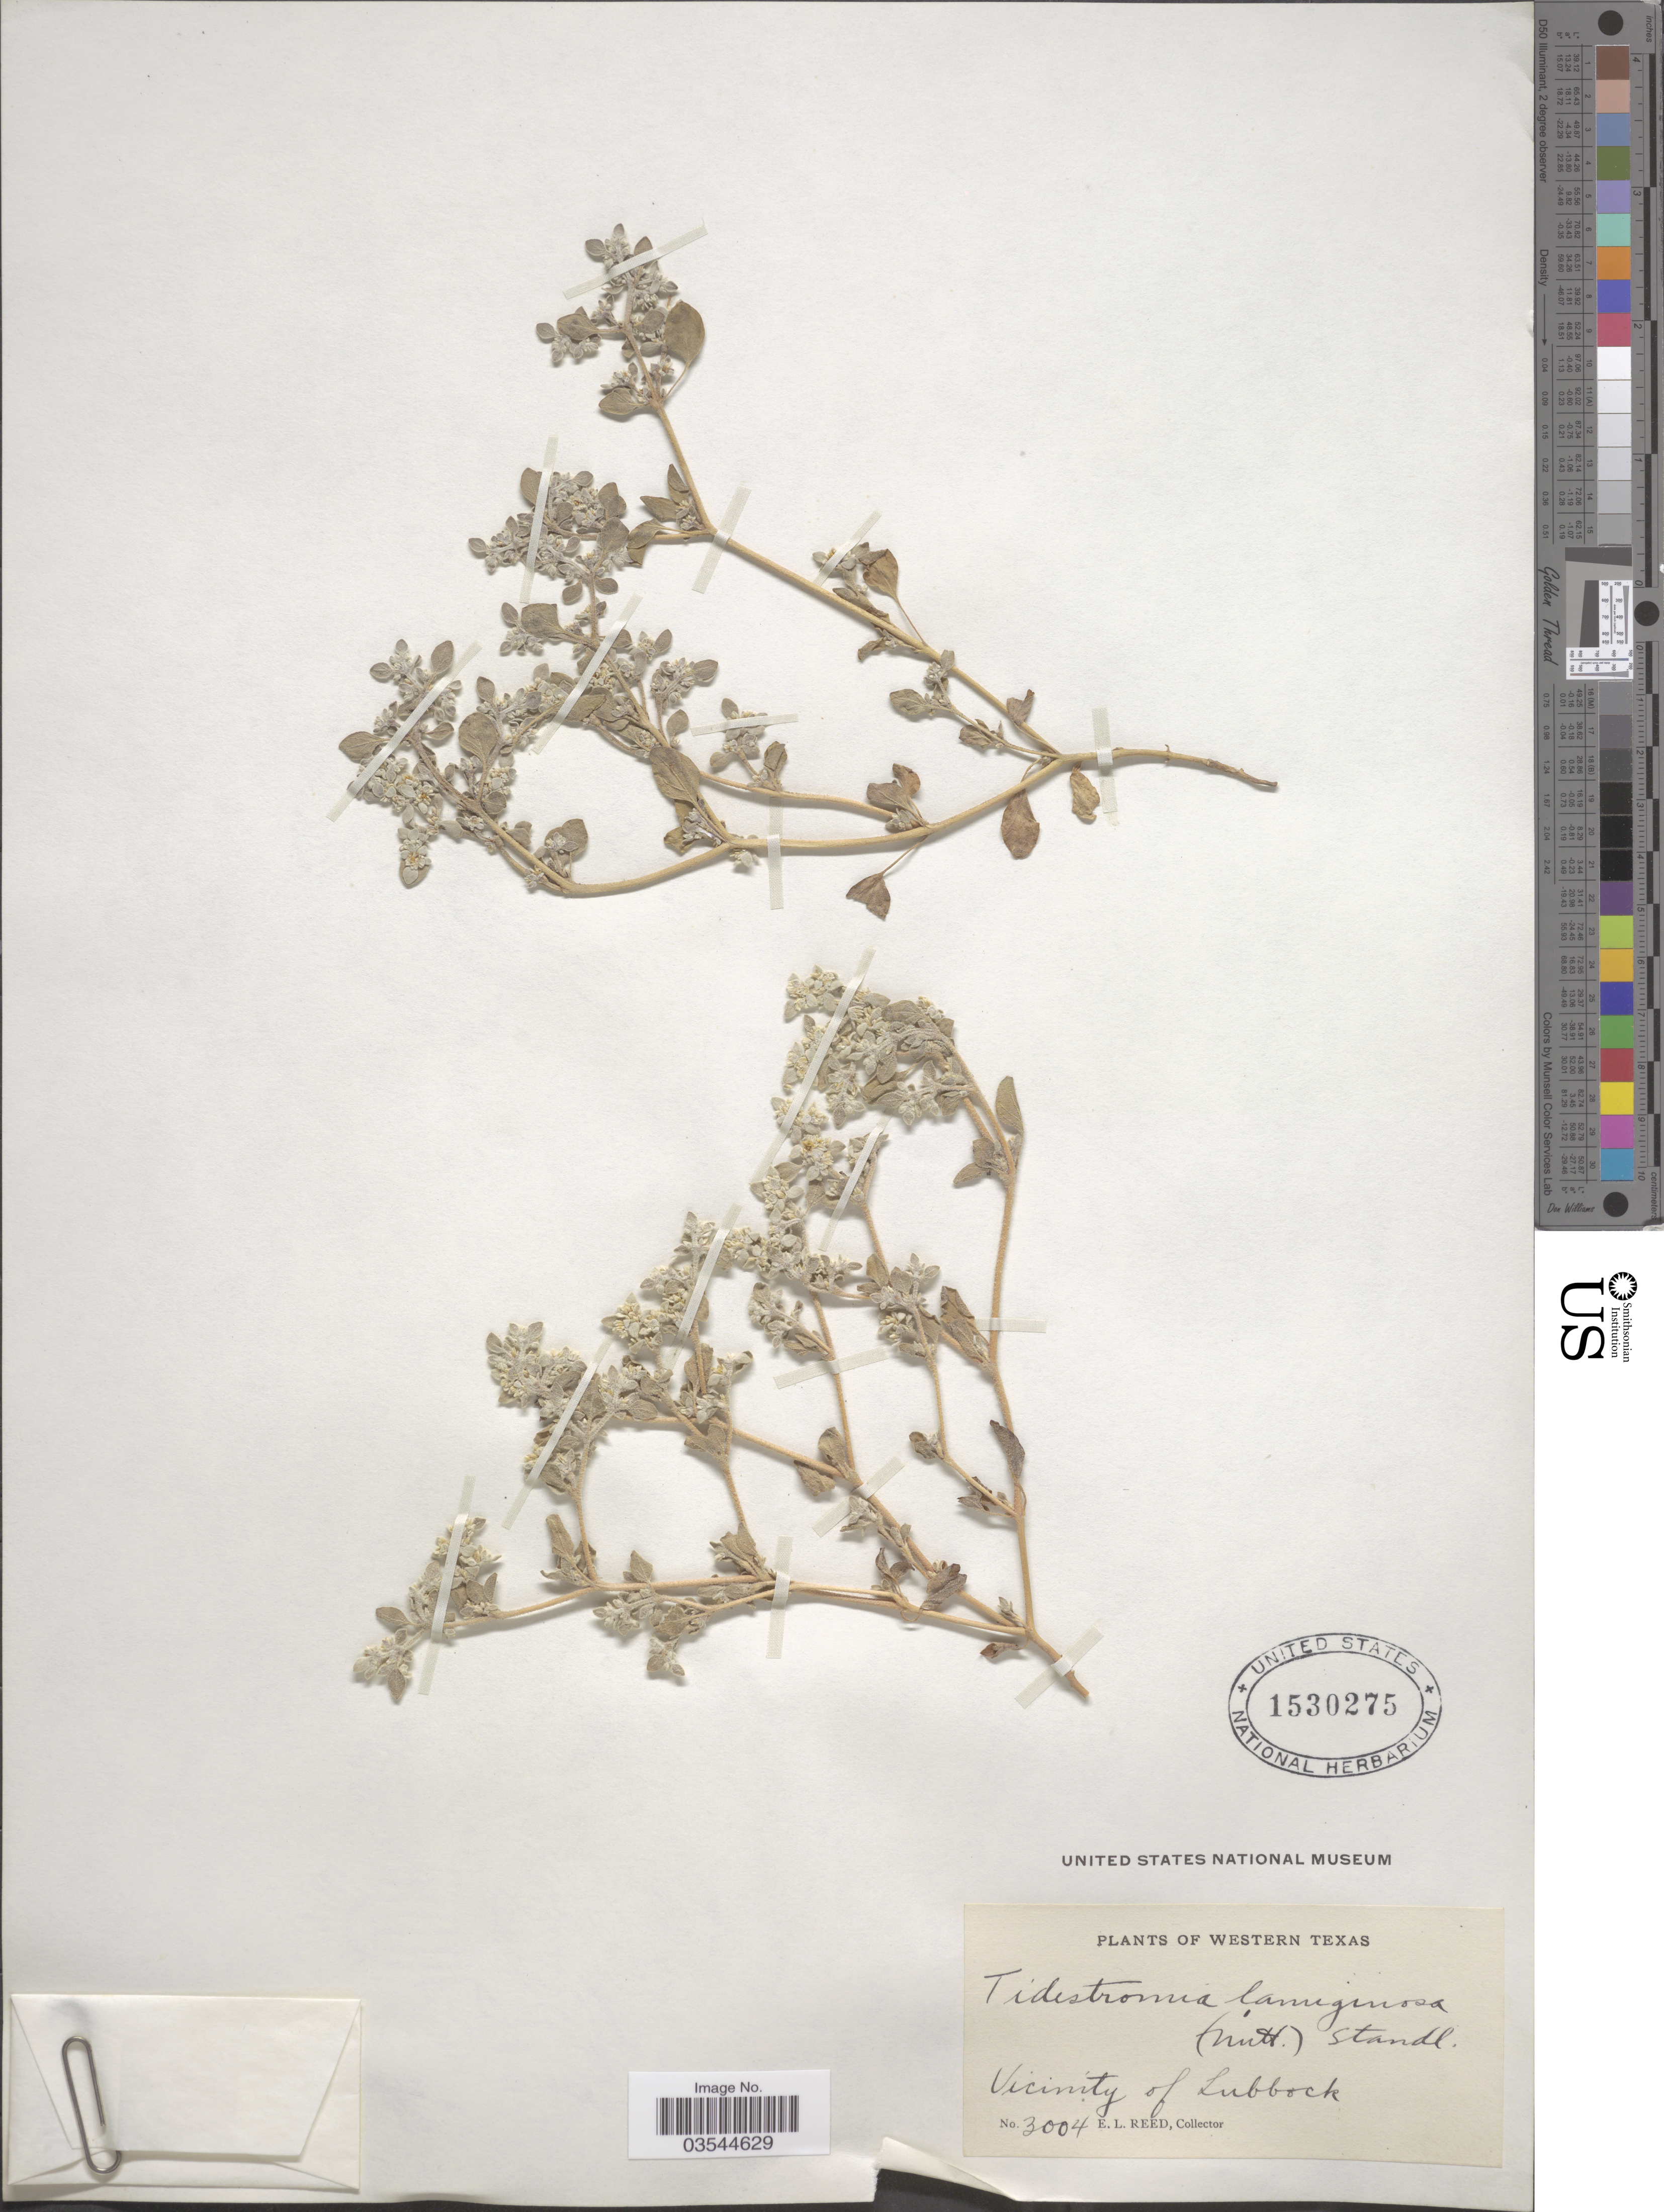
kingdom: Plantae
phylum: Tracheophyta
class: Magnoliopsida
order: Caryophyllales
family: Amaranthaceae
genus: Tidestromia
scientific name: Tidestromia lanuginosa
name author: (Nutt.) Standl.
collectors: E. Reed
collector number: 3004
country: United States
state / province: Texas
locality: Western Texas, Vicinity of Lubbock.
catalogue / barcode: US 1530275